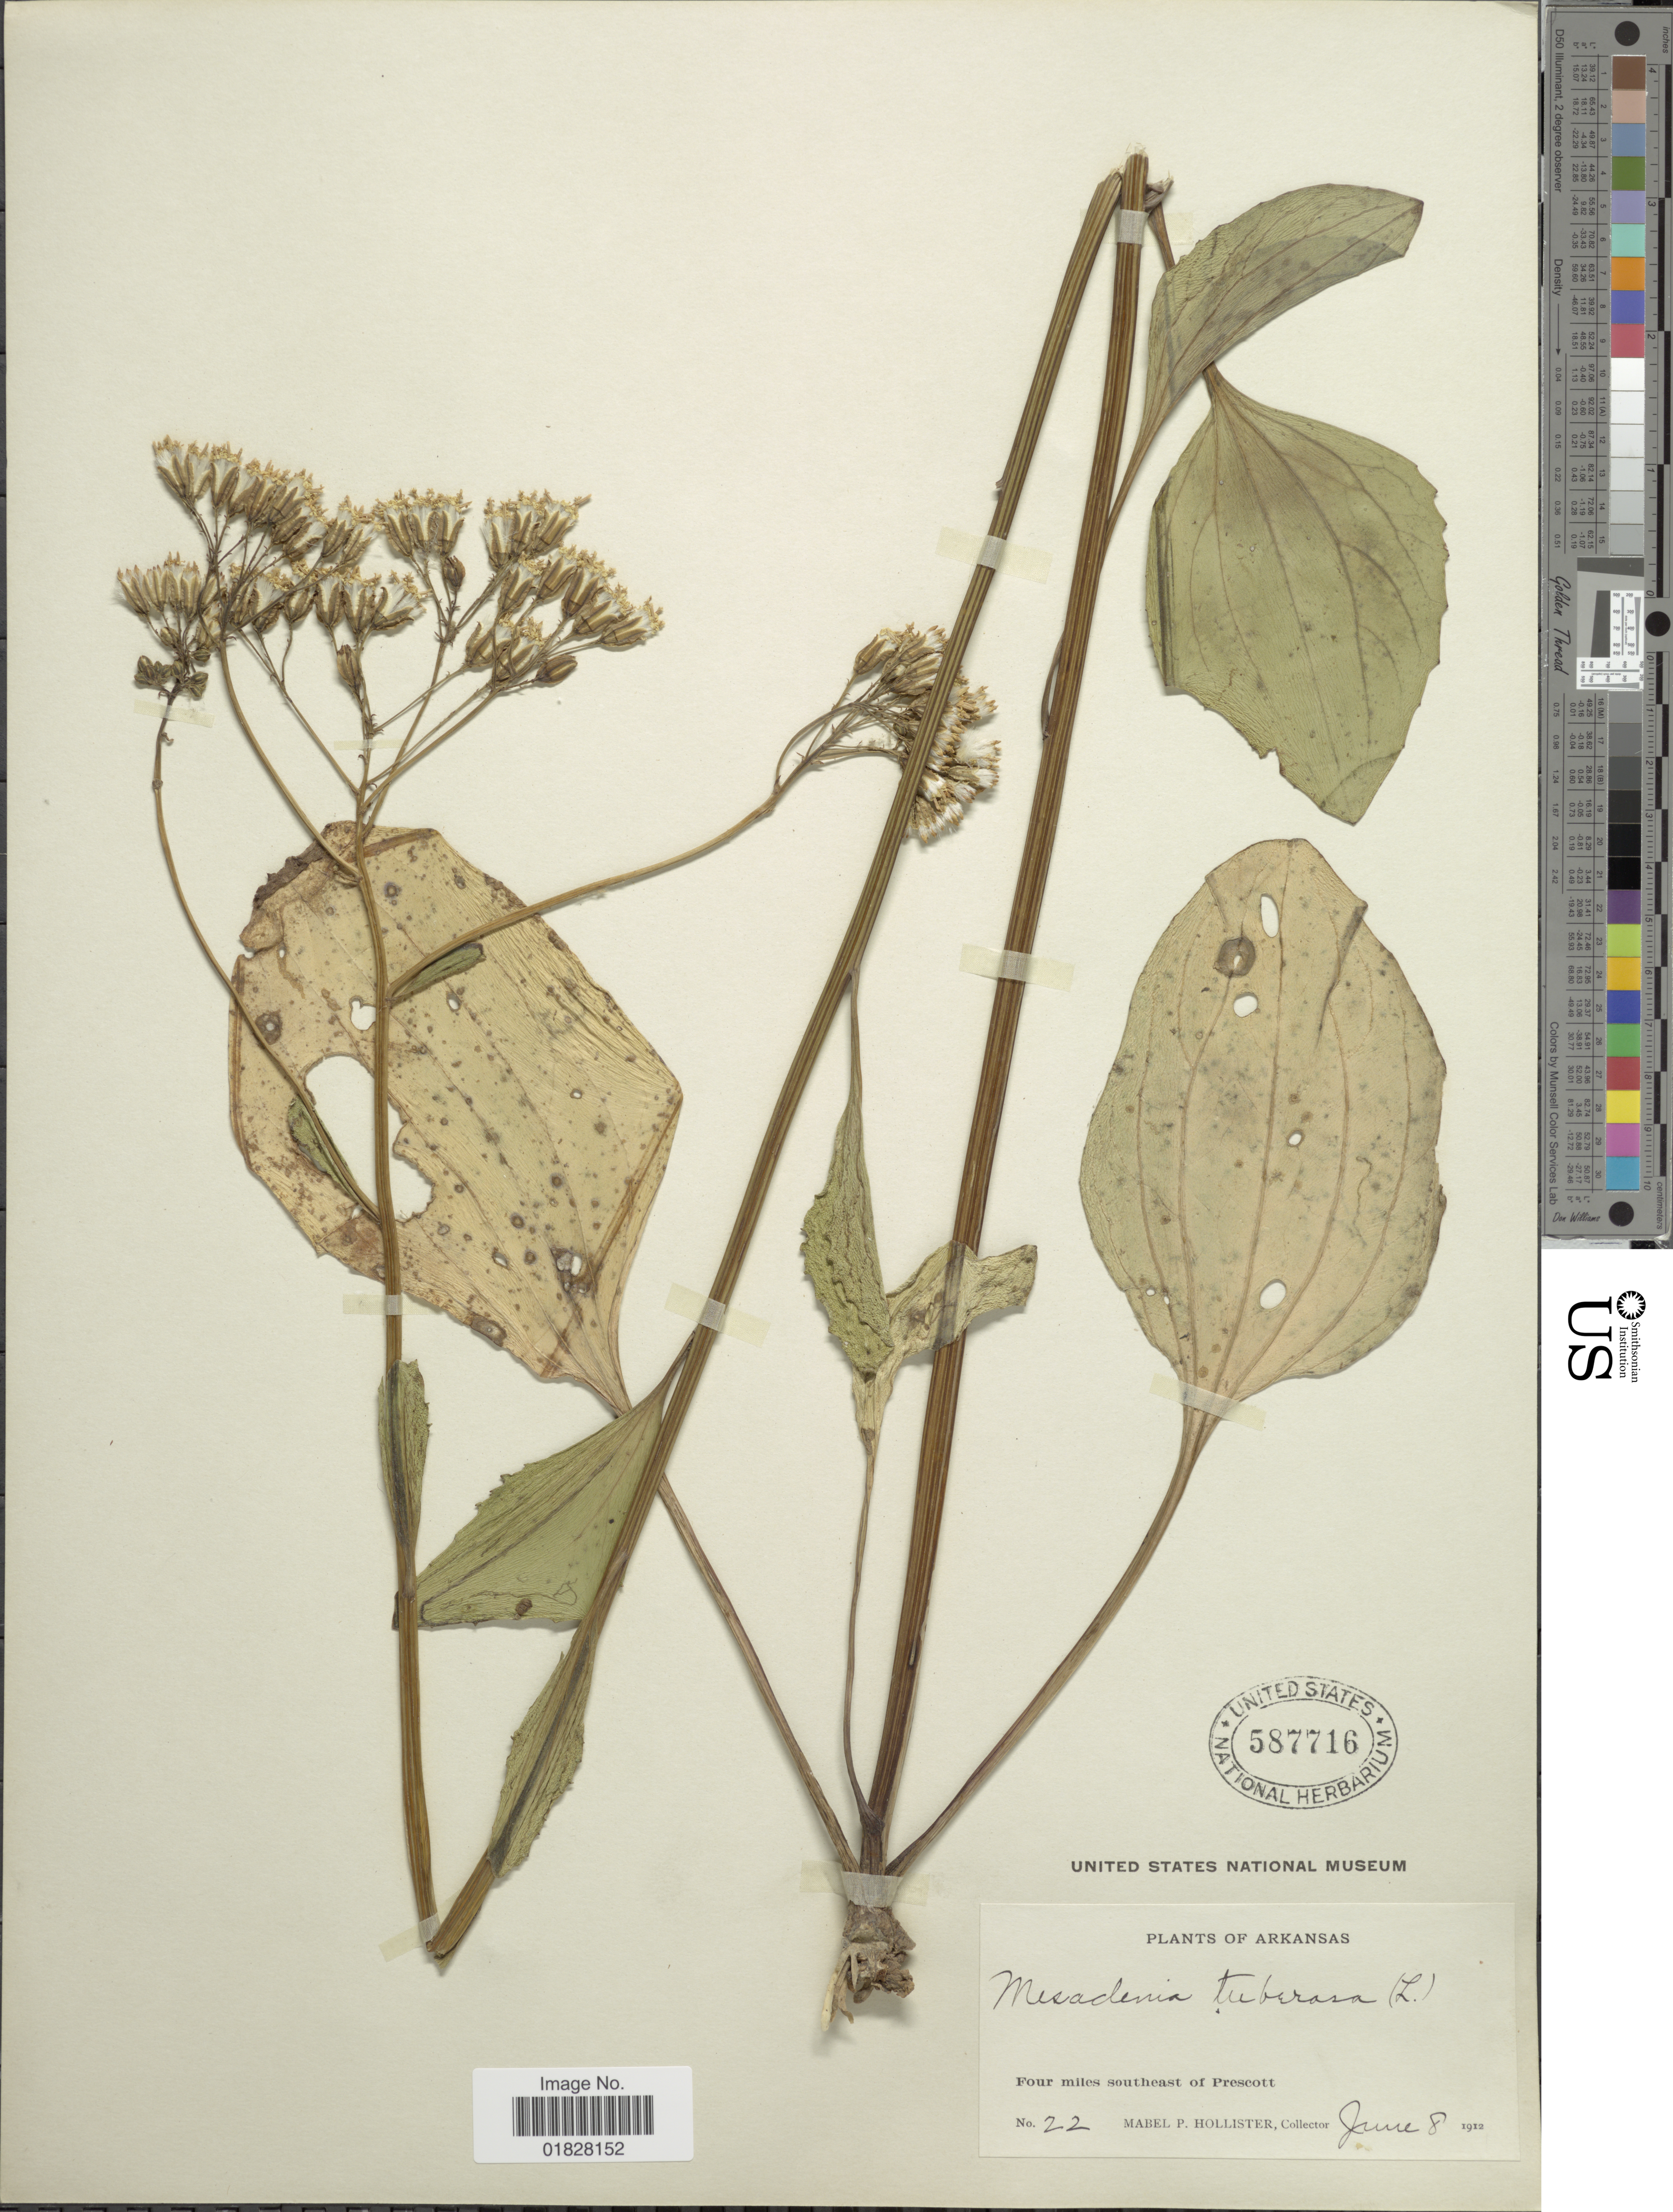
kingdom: Plantae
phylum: Tracheophyta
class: Magnoliopsida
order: Asterales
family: Asteraceae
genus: Arnoglossum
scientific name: Arnoglossum plantagineum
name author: Raf.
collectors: M. Hollister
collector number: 22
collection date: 1912-06-08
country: United States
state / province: Arkansas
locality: Four miles southeast of Prescott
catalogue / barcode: US 587716